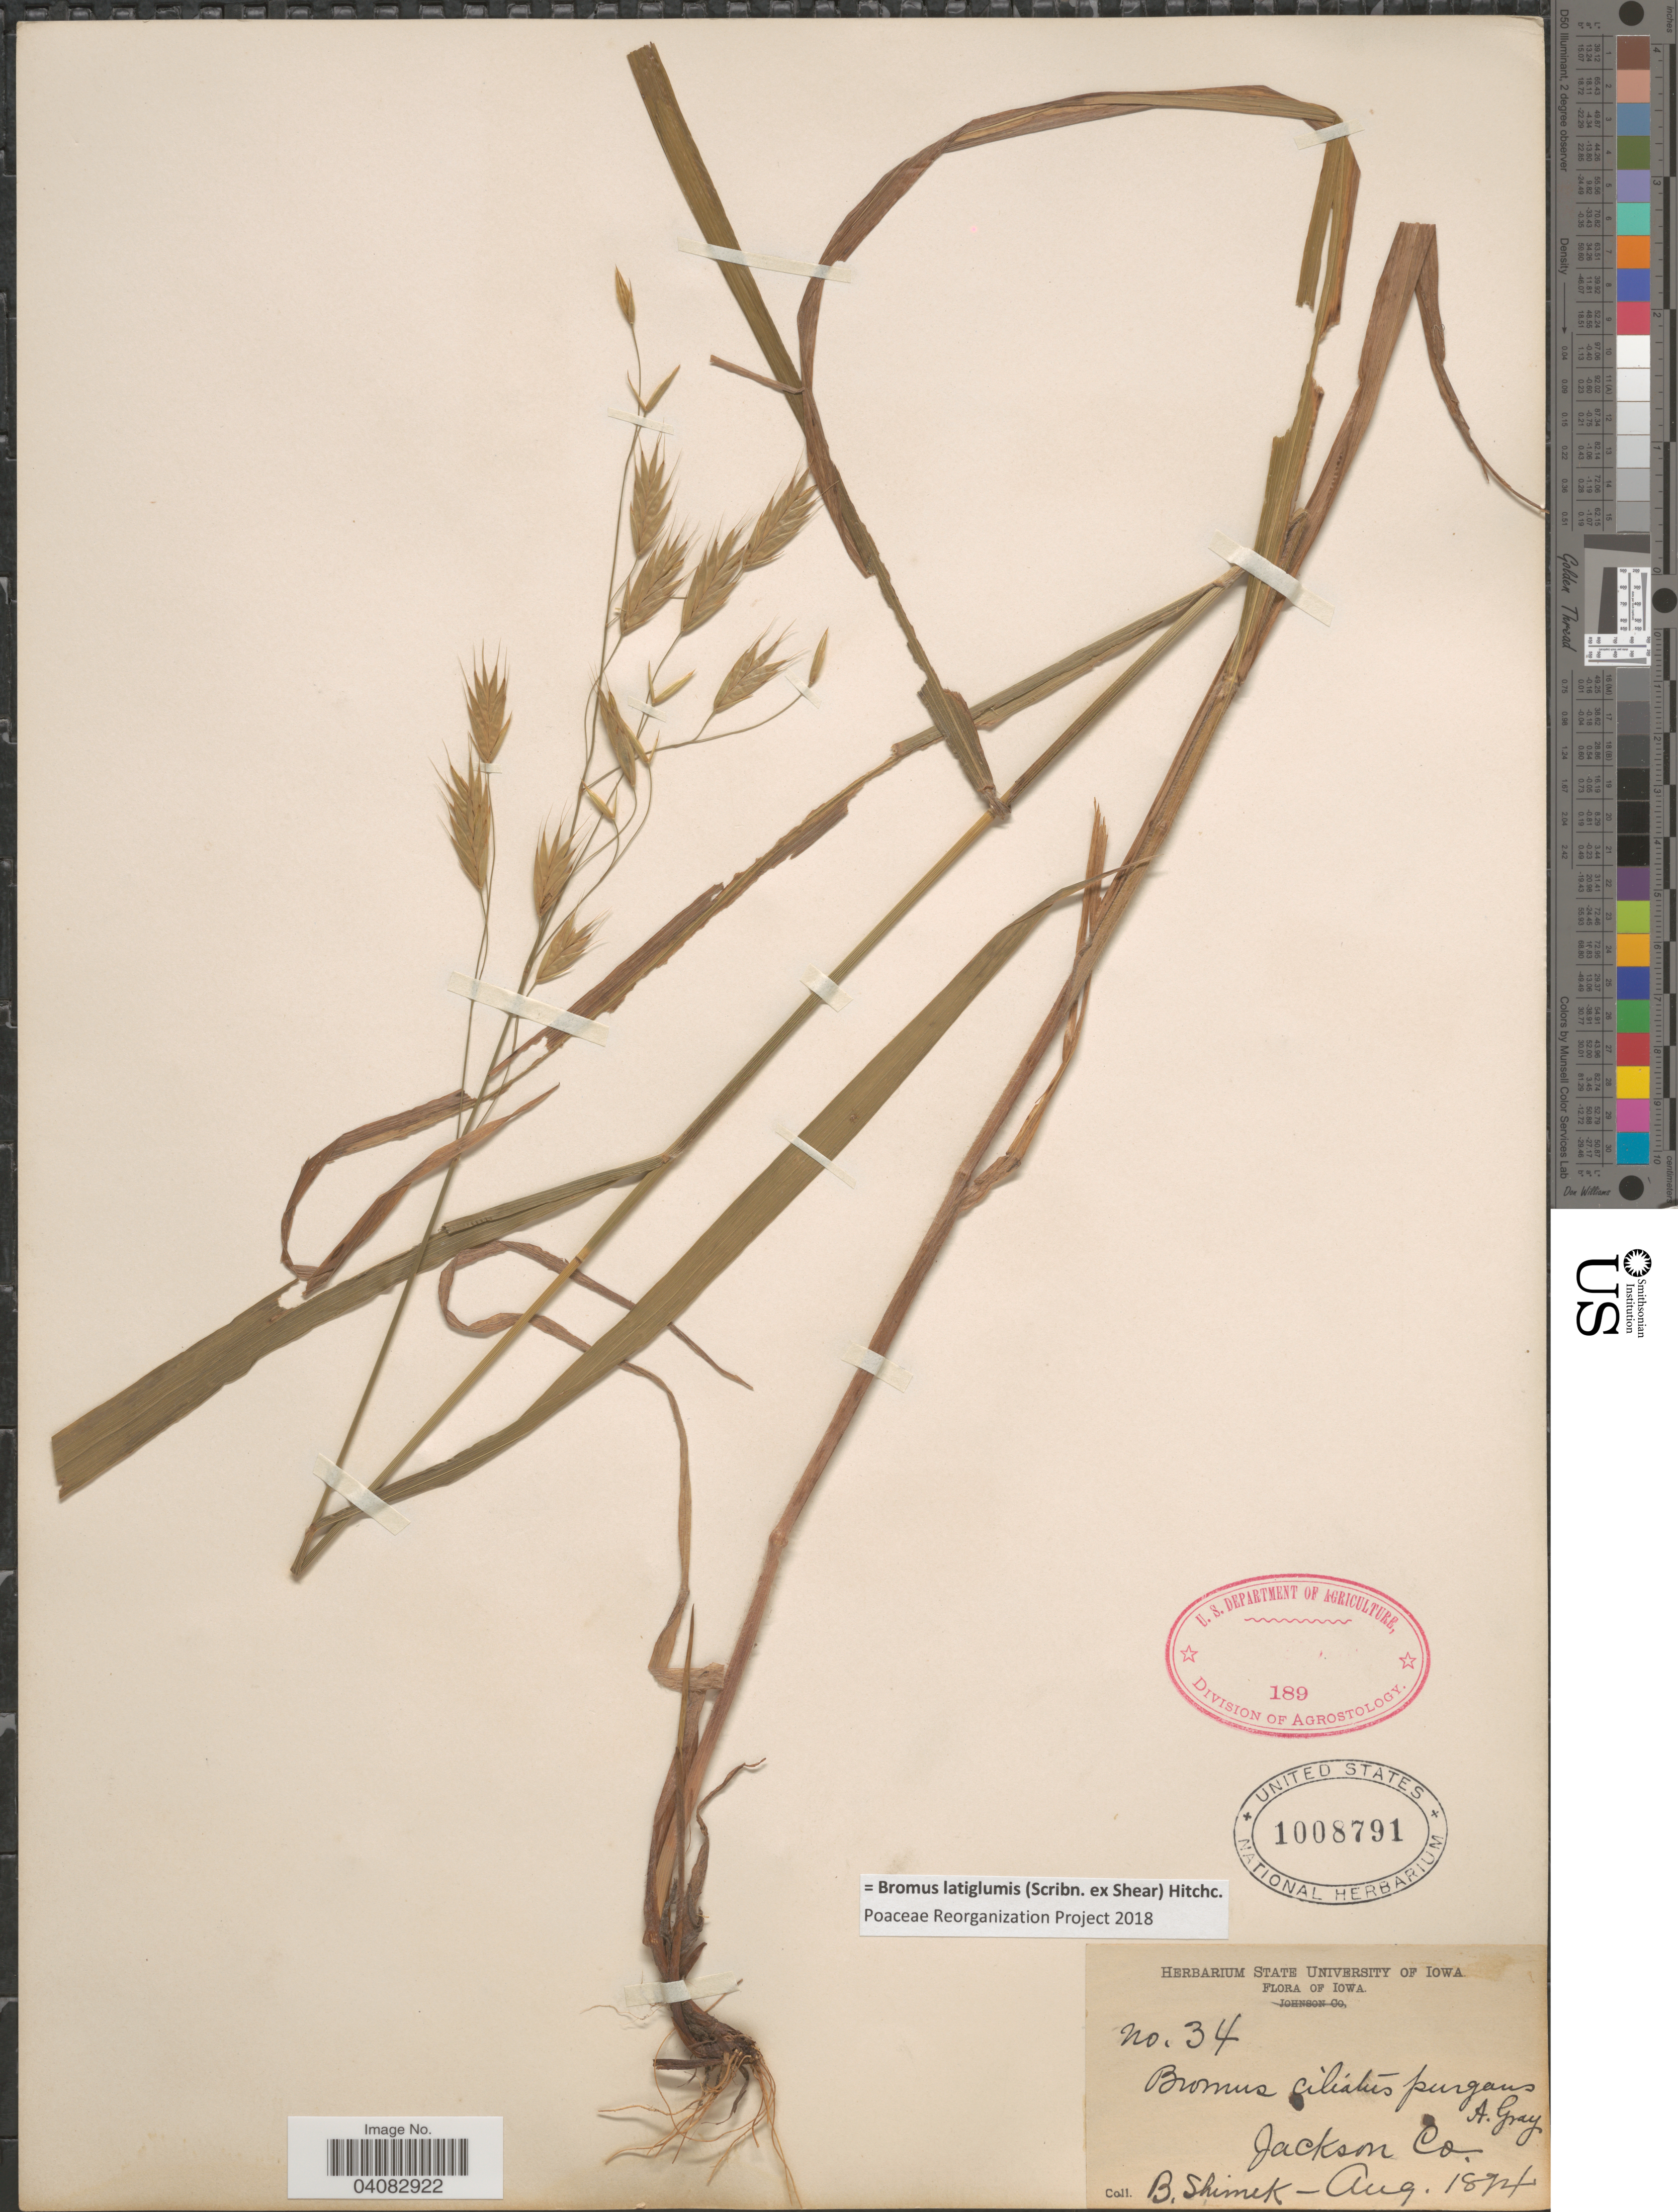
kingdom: Plantae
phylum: Tracheophyta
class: Liliopsida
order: Poales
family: Poaceae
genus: Bromus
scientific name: Bromus latiglumis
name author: (Scribn. ex Shear) Hitchc.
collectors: B. Shimek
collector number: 34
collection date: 1814-08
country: United States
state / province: Iowa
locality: Jackson Co.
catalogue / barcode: US 1008791